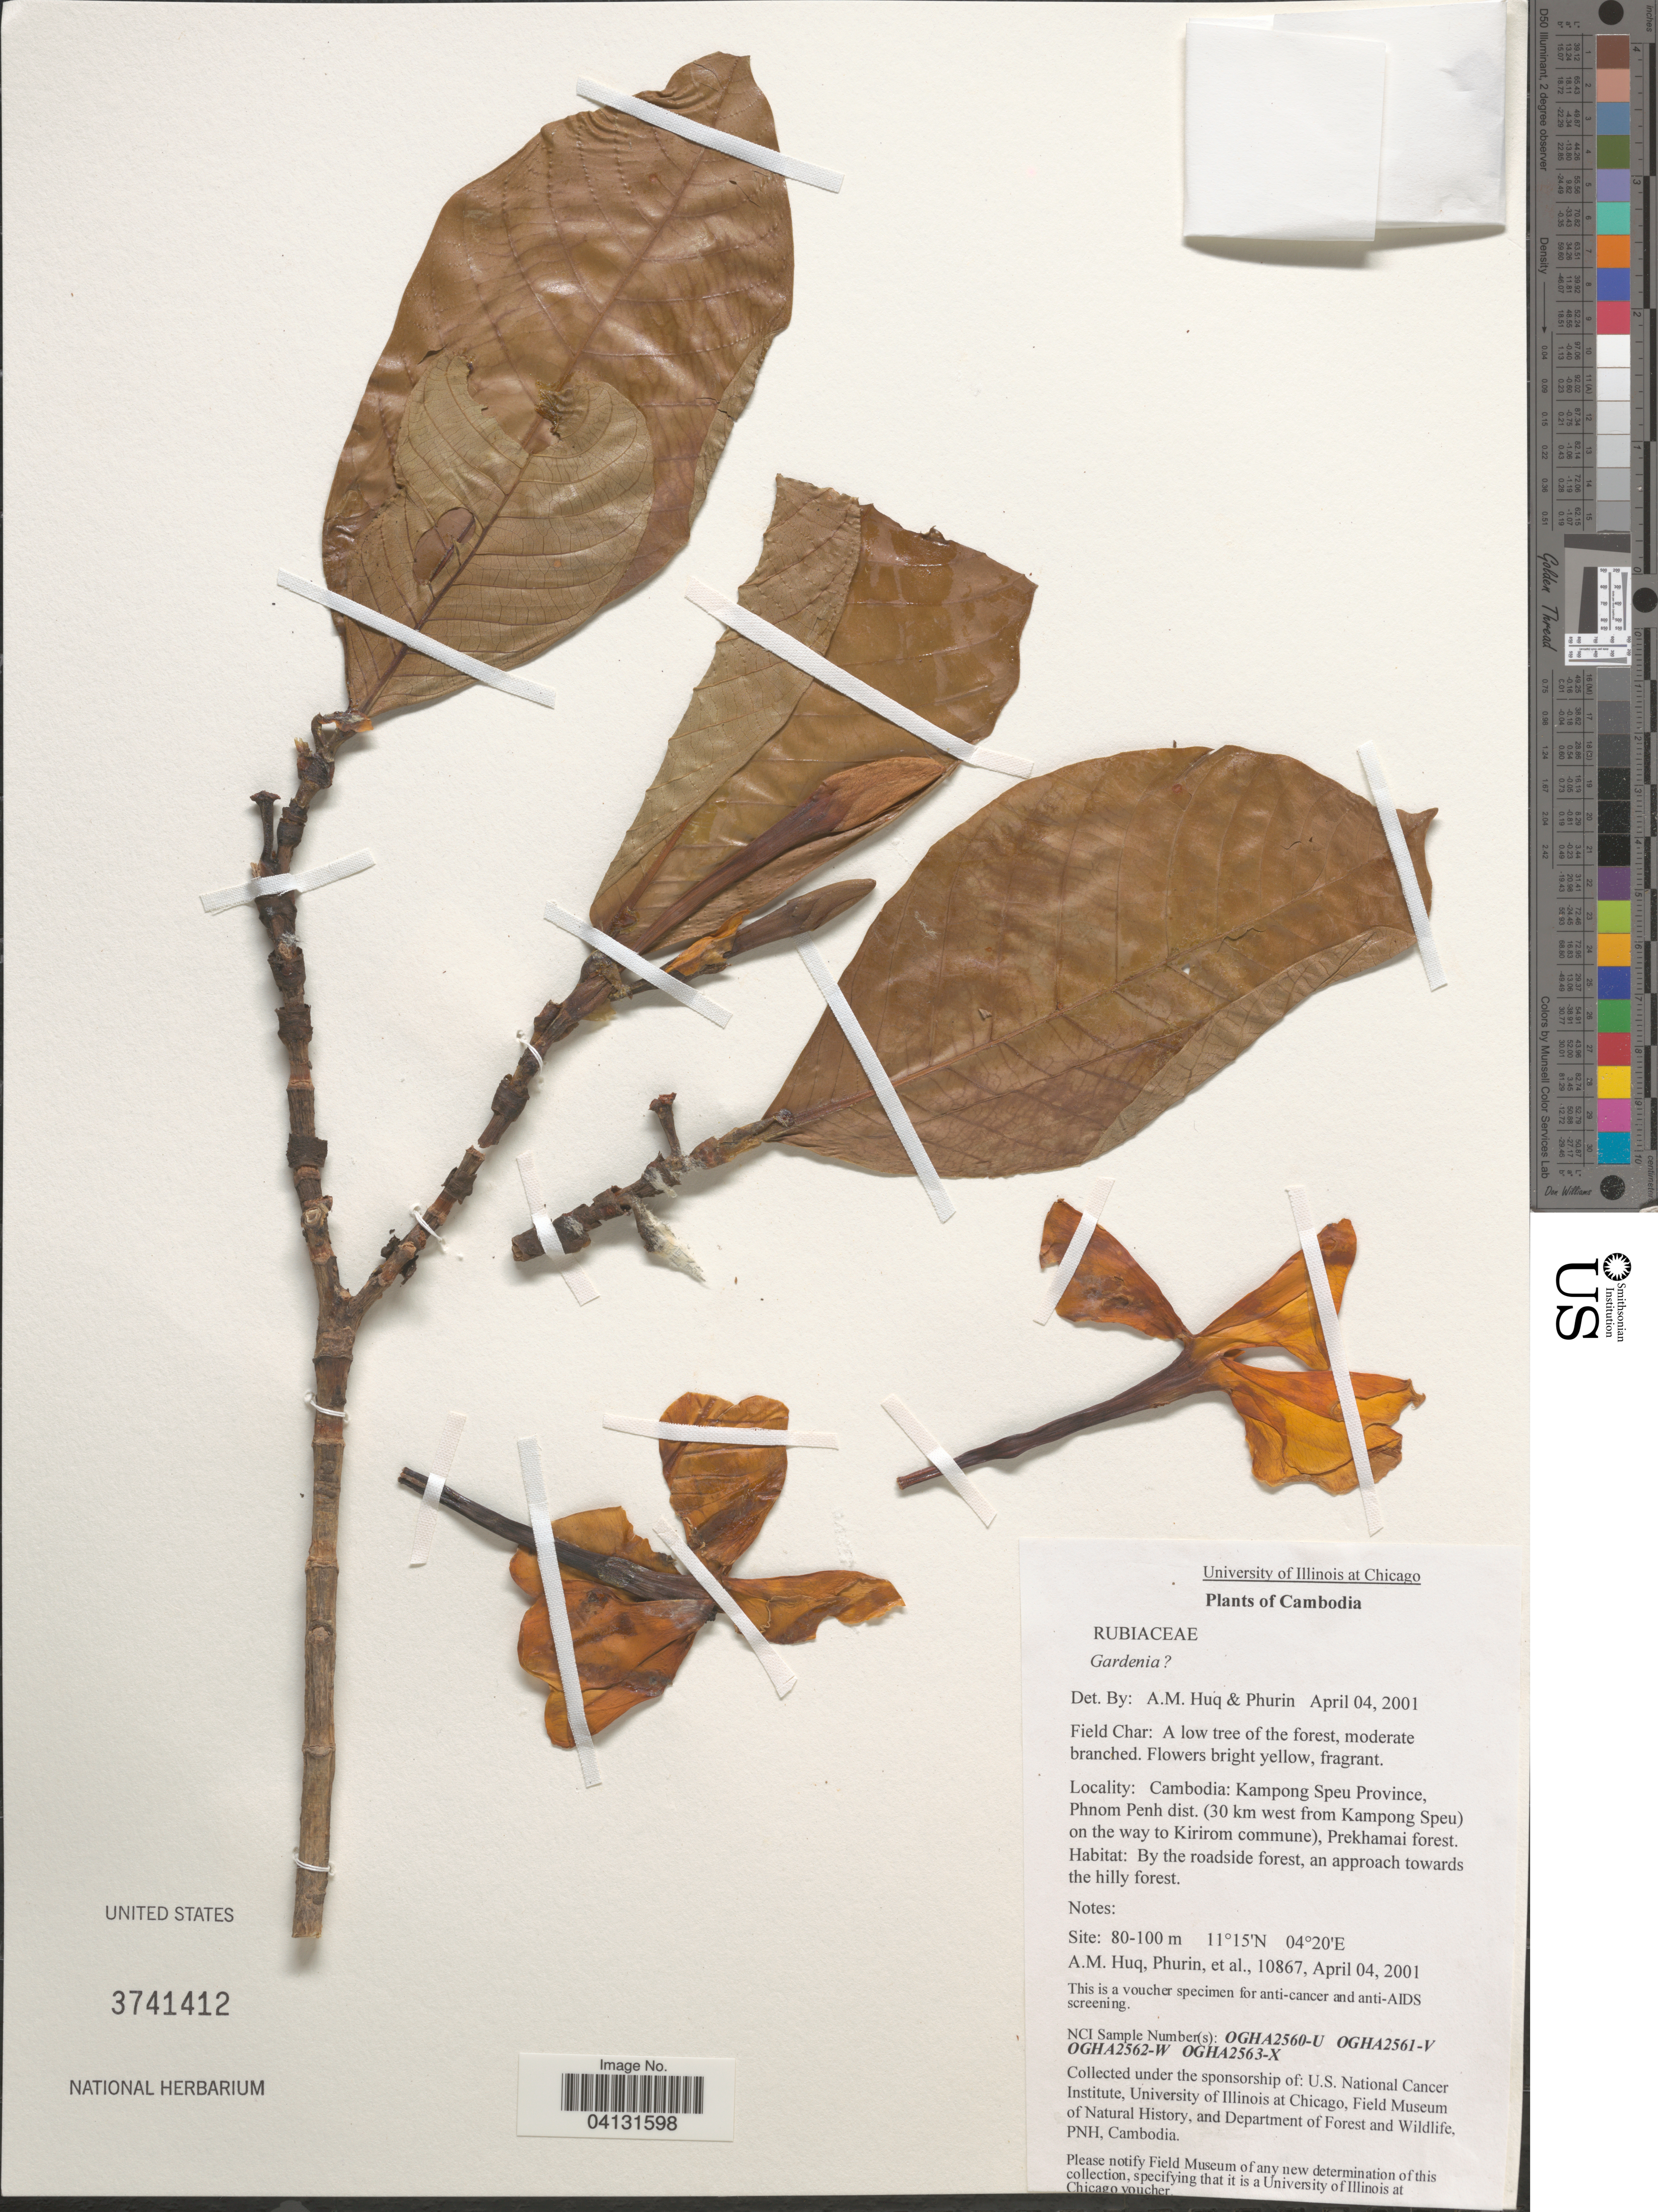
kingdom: Plantae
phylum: Tracheophyta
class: Magnoliopsida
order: Gentianales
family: Rubiaceae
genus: Gardenia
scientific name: Gardenia sp.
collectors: A. M. Huq, -. Phurin & et al.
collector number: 10867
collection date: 2001-04-04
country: Cambodia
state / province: Kampong Speu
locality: Phnom Penh dist. (30 km west from Kampong Speu) on the way to Kirirom commune), Prekhamai forest.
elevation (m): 80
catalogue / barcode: US 3741412